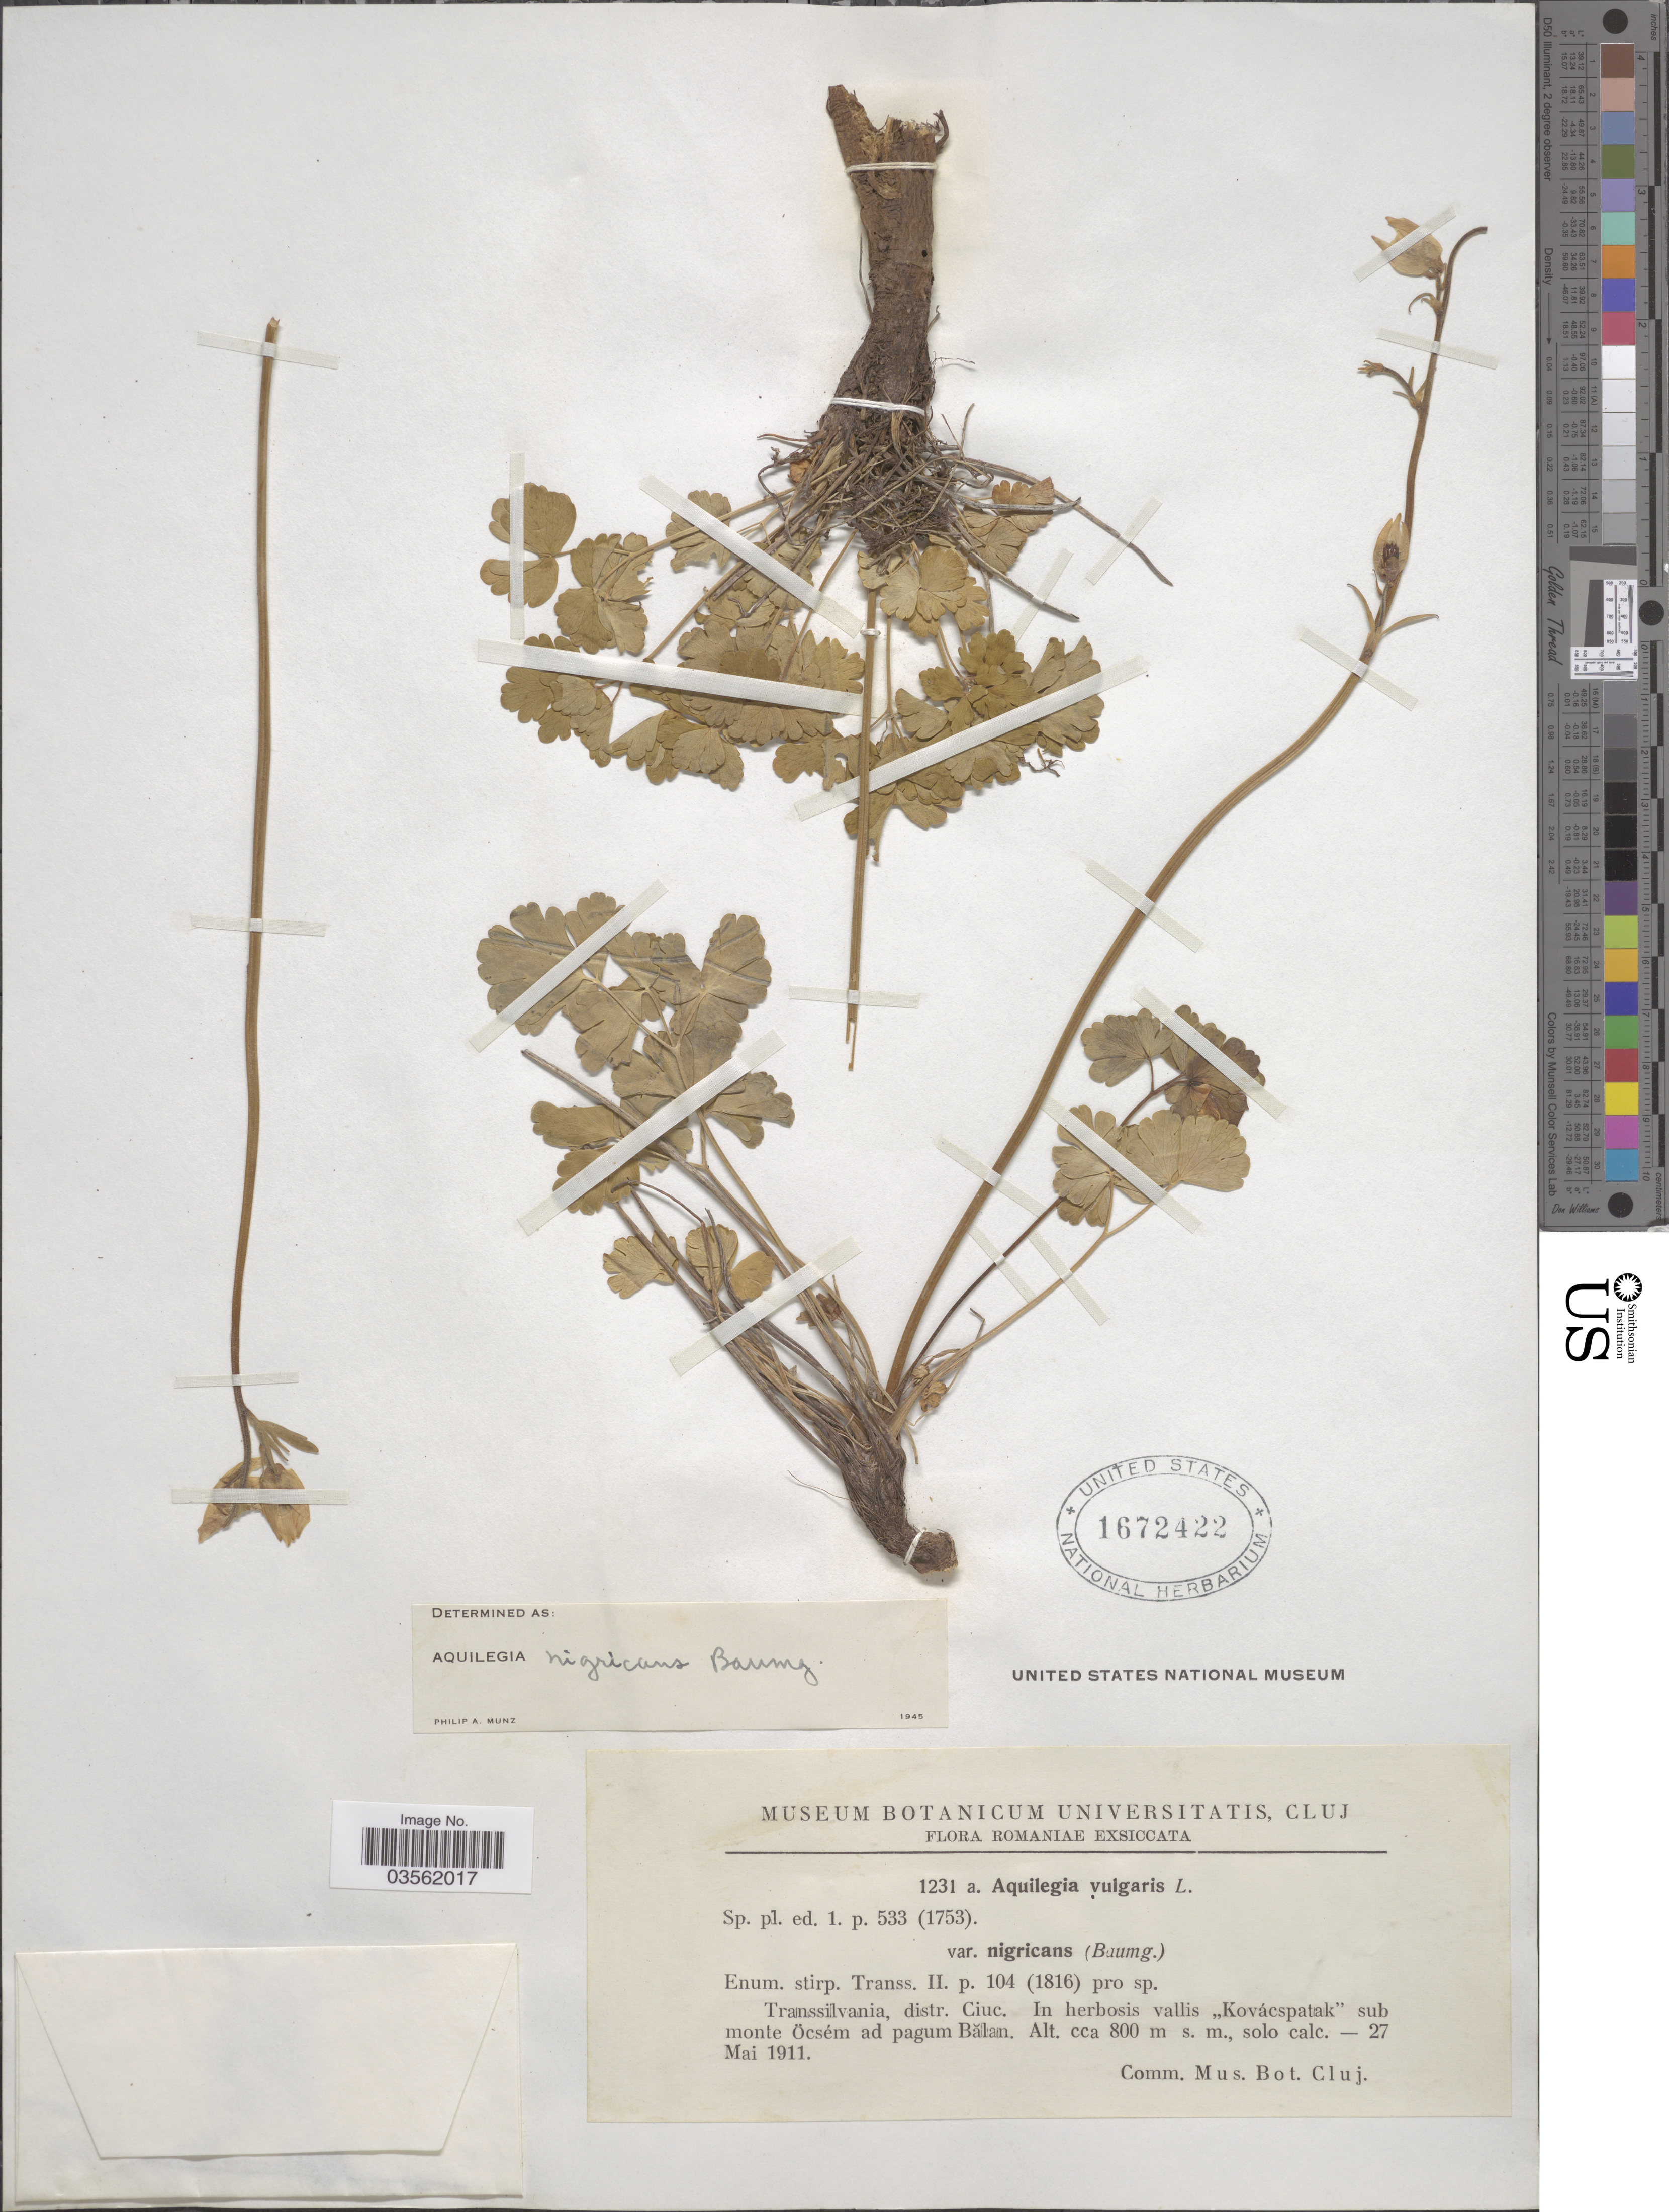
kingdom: Plantae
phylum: Tracheophyta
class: Magnoliopsida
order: Ranunculales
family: Ranunculaceae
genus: Aquilegia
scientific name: Aquilegia nigricans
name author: Baumg.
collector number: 1231a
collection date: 1911-05-27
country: Romania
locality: Transsilvania, distr. Ciuc. In herbosis vallis "Kovácspatak" sub monte Öcsém ad pagum Bălan, solo calc.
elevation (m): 800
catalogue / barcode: US 1672422